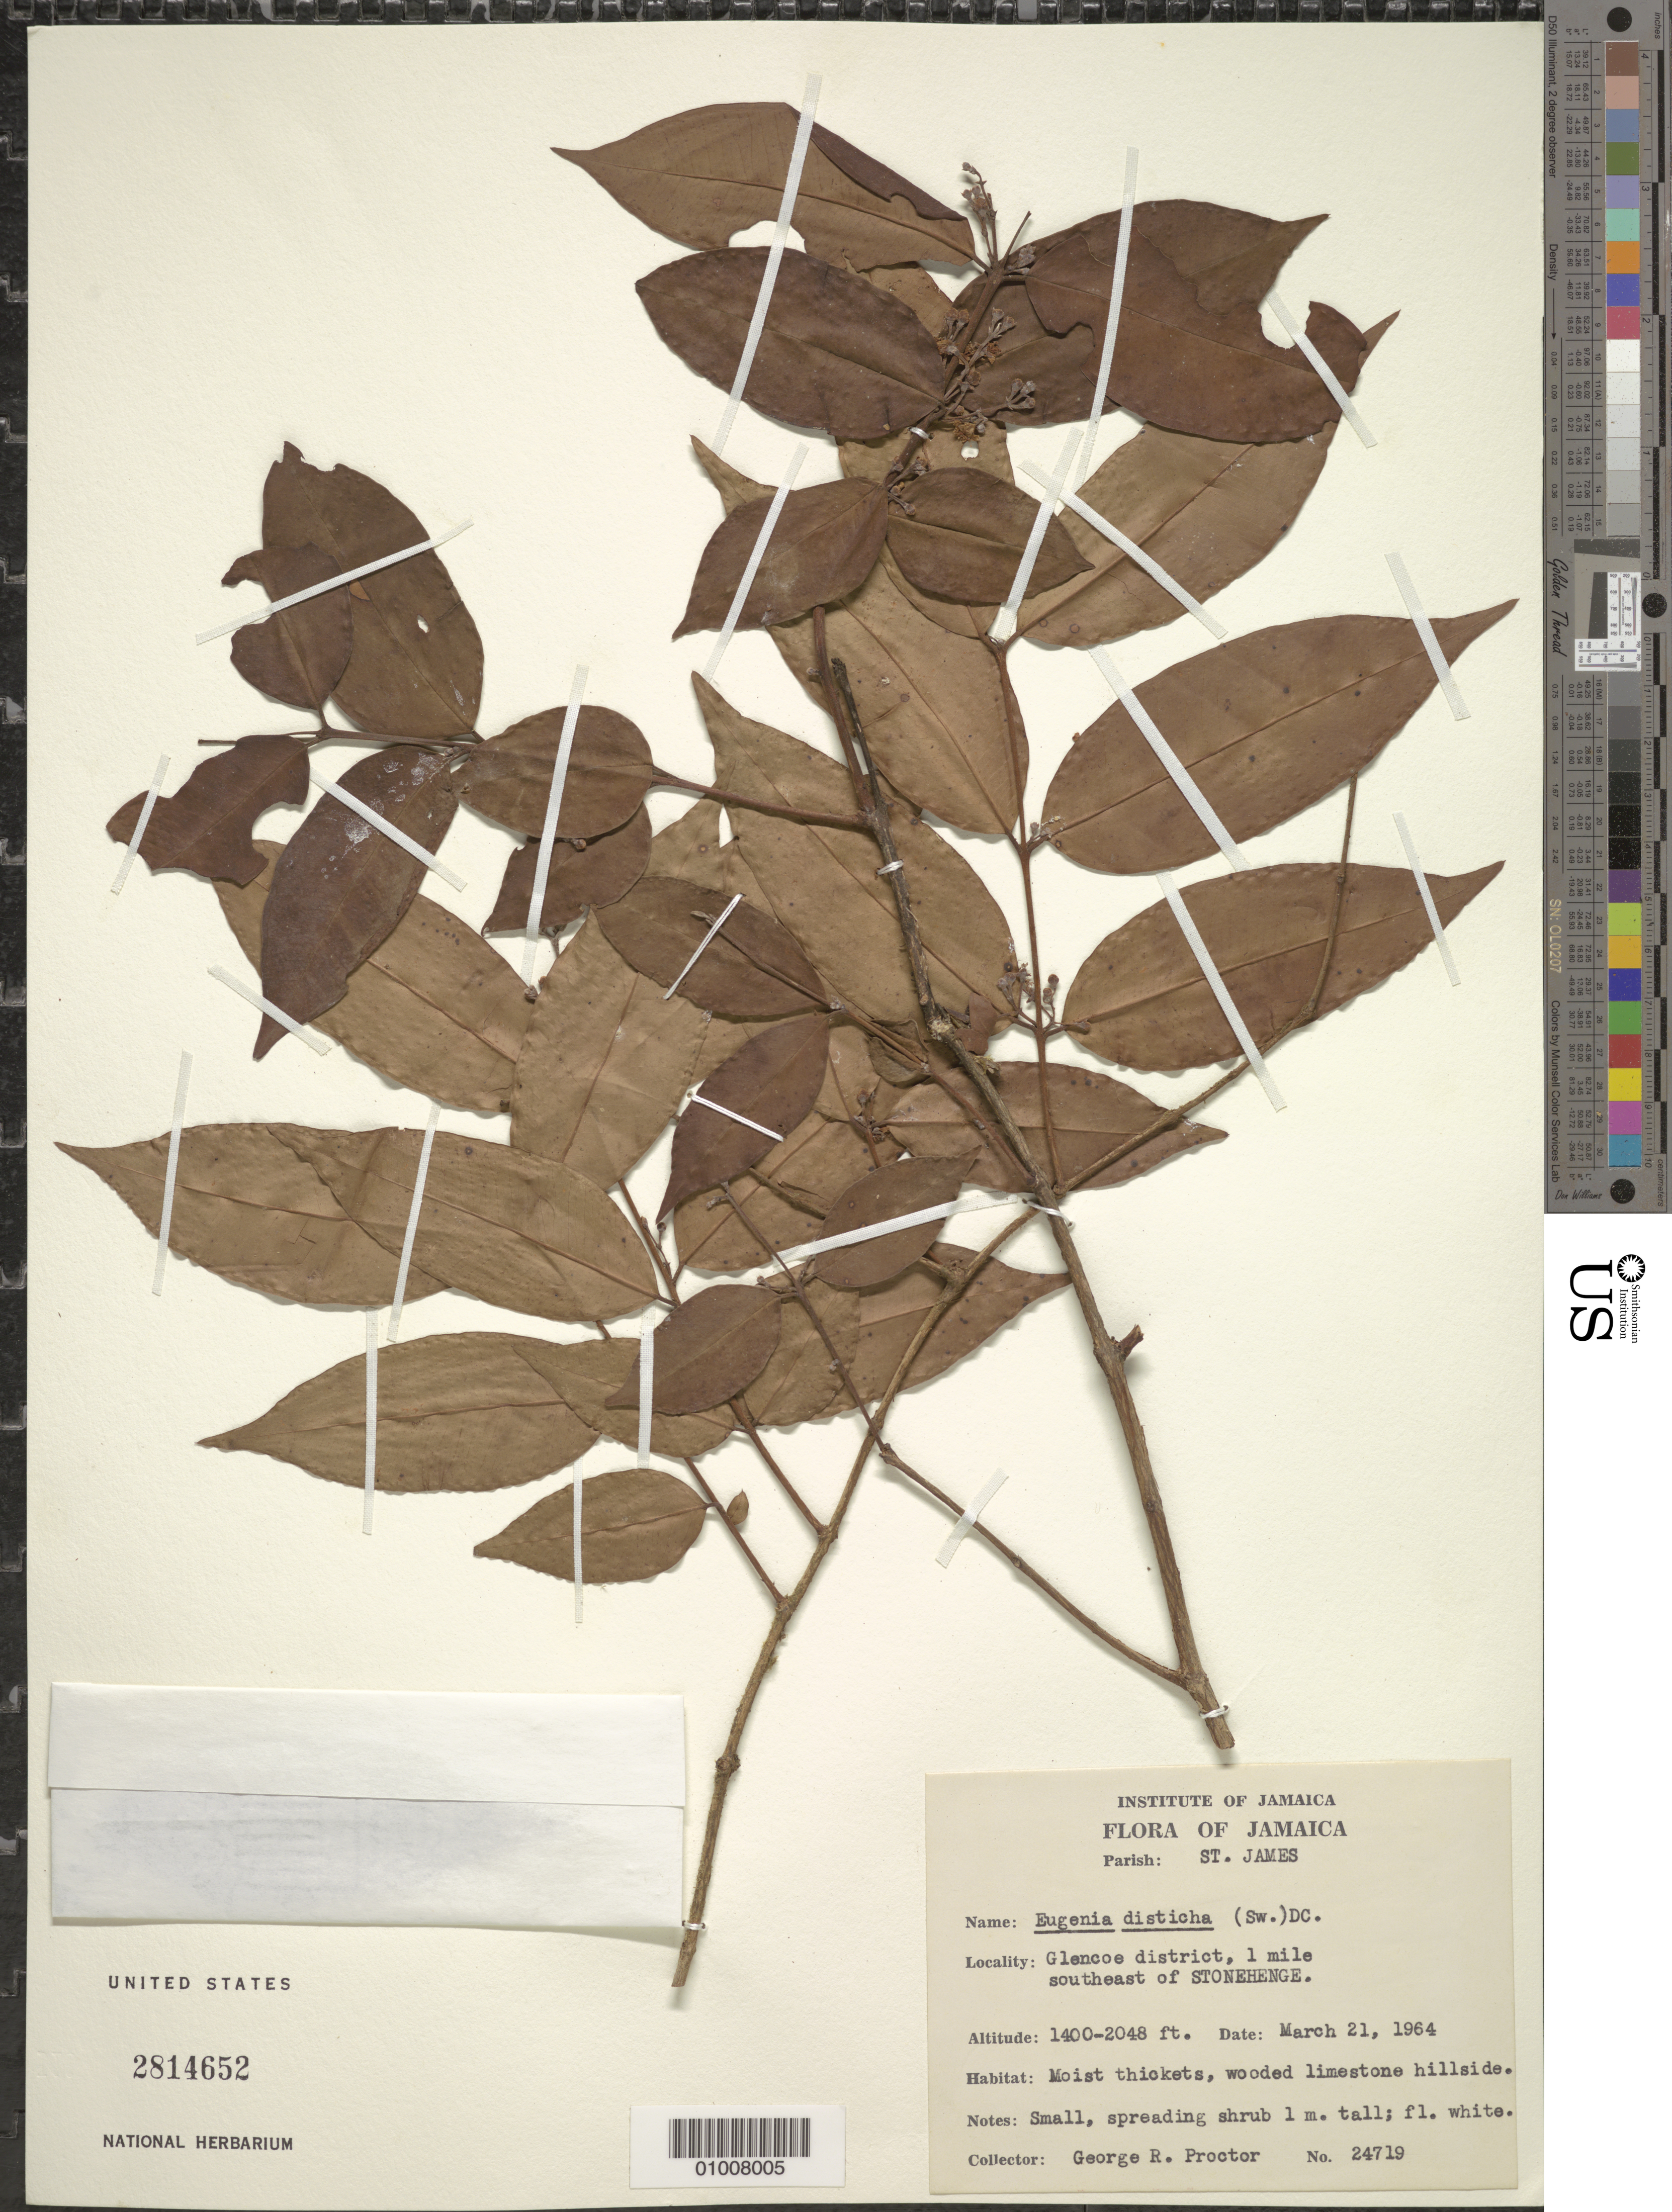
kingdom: Plantae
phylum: Tracheophyta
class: Magnoliopsida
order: Myrtales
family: Myrtaceae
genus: Eugenia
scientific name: Eugenia disticha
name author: (Sw.) DC.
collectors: G. R. Proctor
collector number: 24719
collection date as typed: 21 Mar 1964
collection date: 1964-03-21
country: Jamaica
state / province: Saint James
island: Jamaica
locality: Glencoe district, 1 mile southeast of STONEHENGE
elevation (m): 427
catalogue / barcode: US 2814652